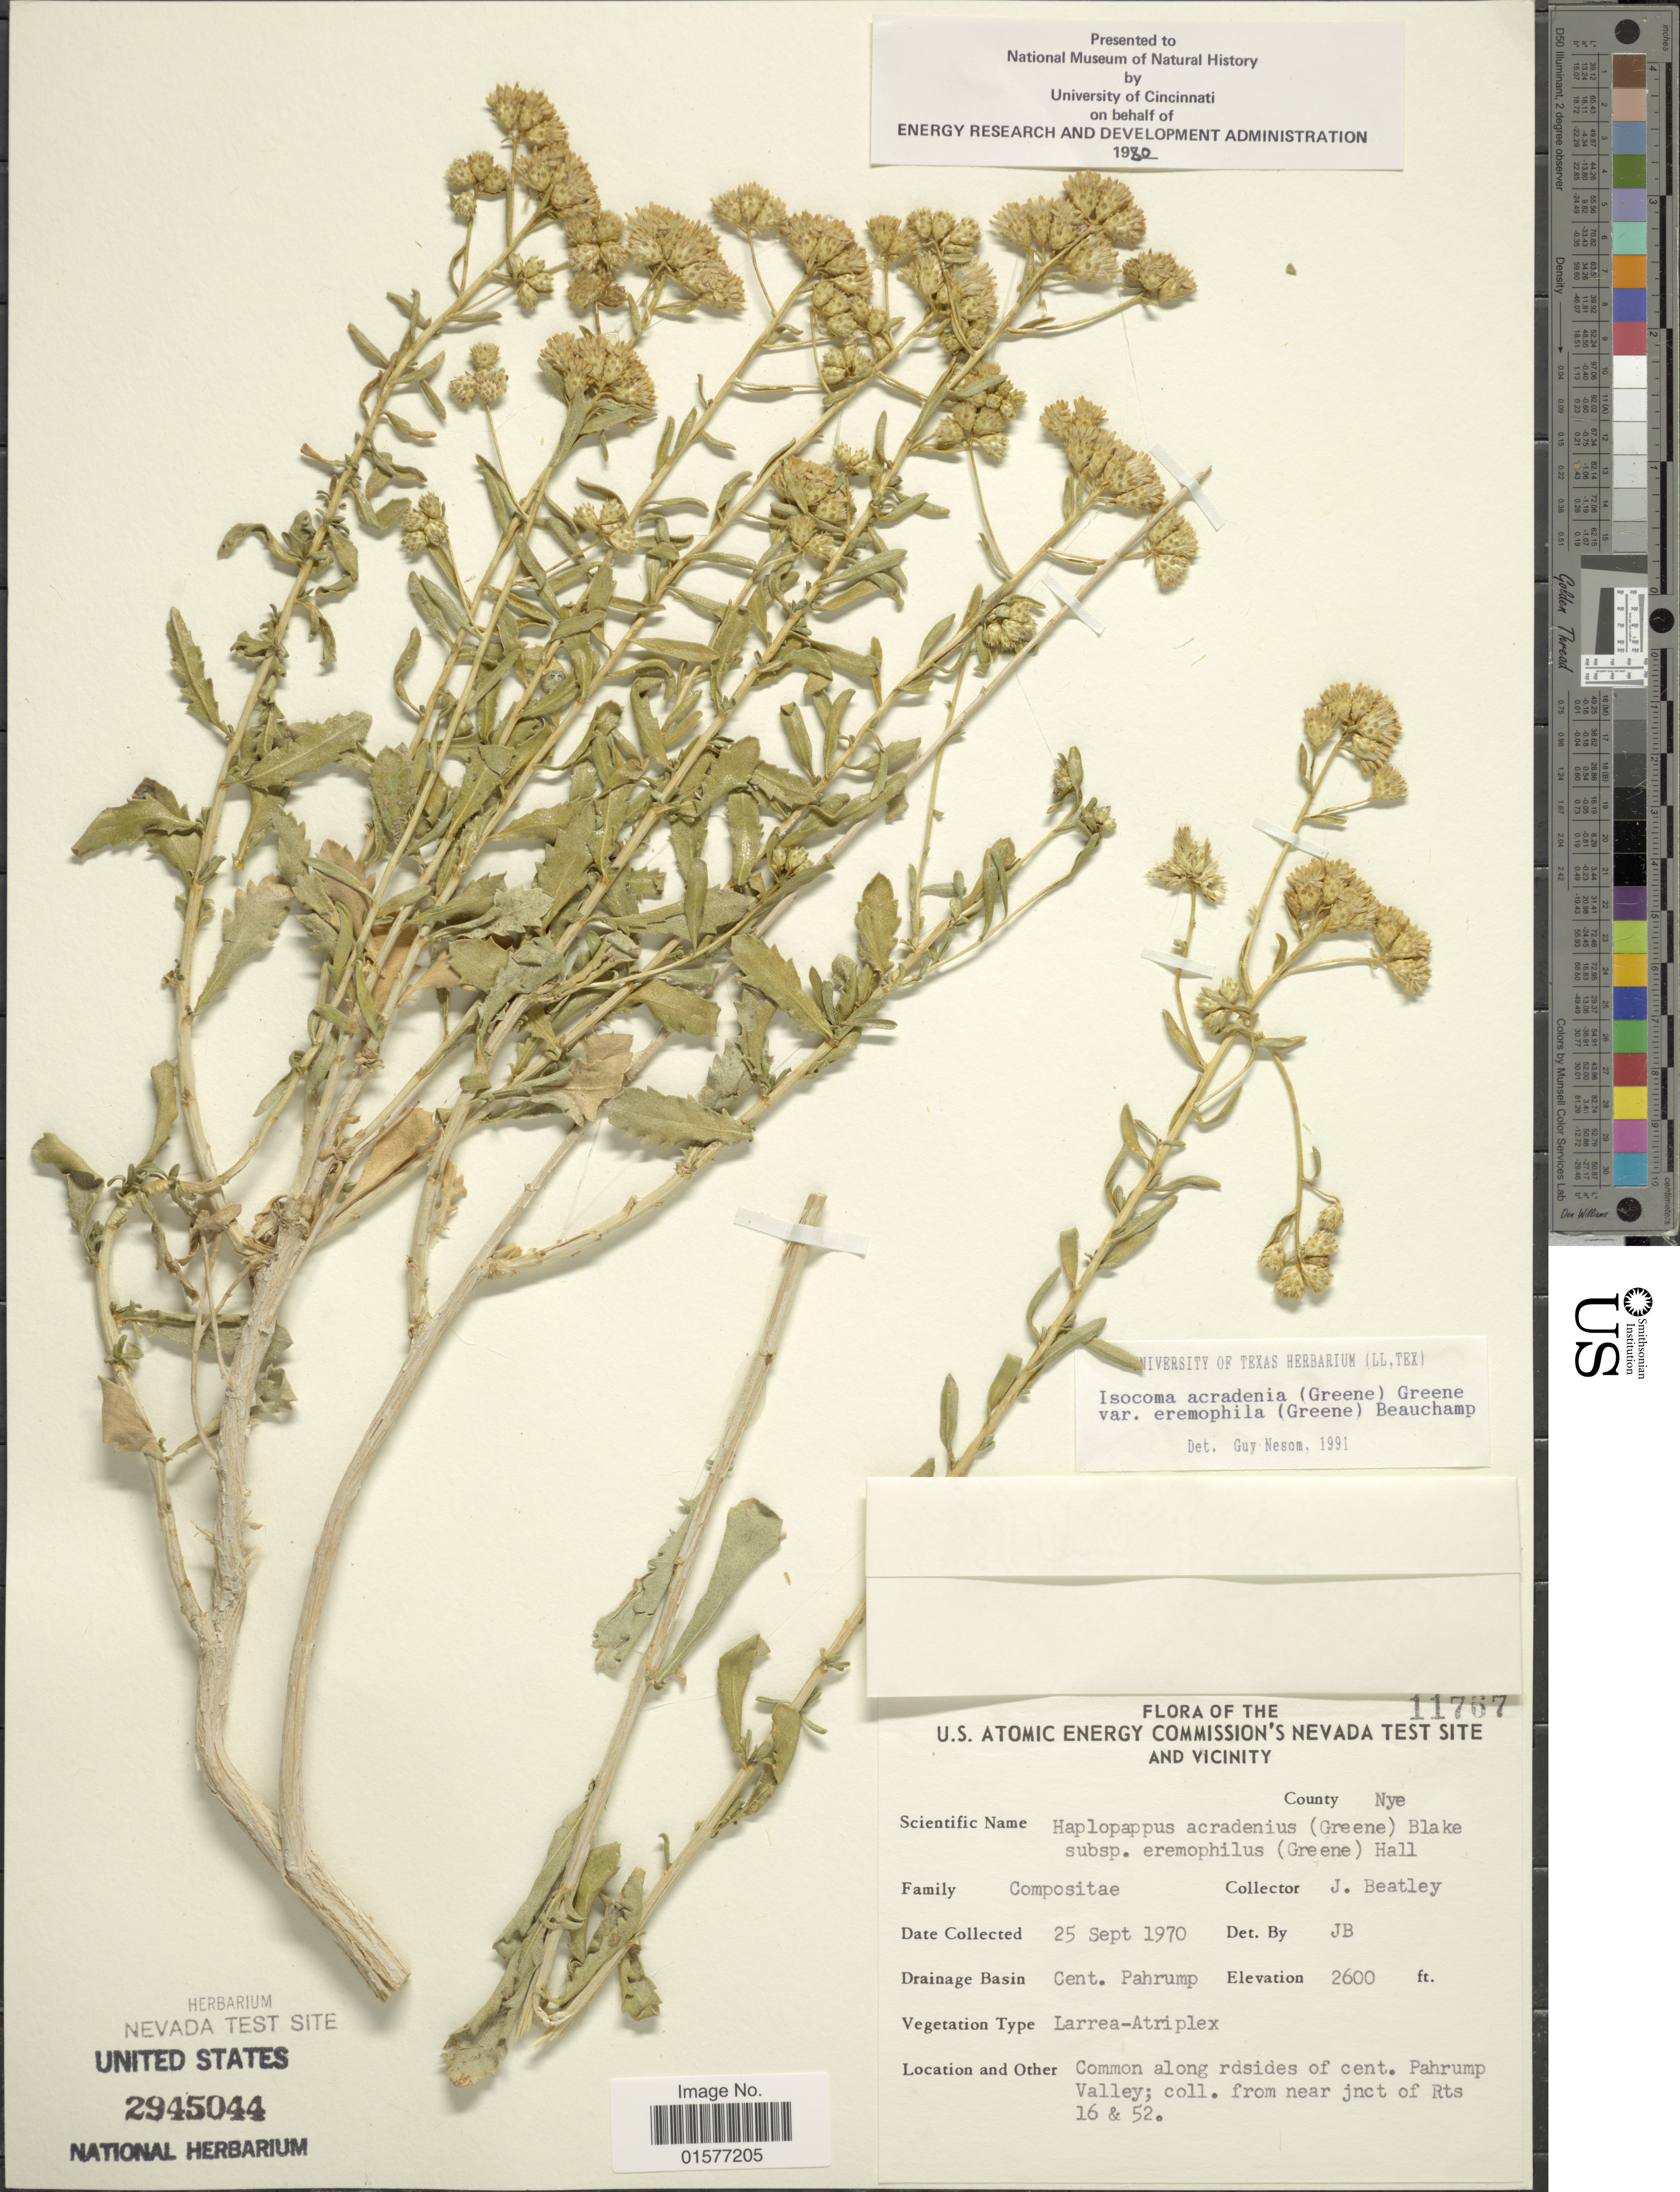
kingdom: Plantae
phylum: Tracheophyta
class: Magnoliopsida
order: Asterales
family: Asteraceae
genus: Isocoma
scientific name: Isocoma acradenia var. eremophila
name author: (S.W. Greene) G.L. Nesom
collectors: J. C. Beatley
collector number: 11767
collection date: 1970-09-25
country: United States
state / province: Nevada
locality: U.S. Atomic Energy Commission's Nevada Test Site And Vicinity, County Nye, Drainage Basin Cent. Pahrump, Common aling rdsides of cent. Pahrump Valley; coll. from near jnct of Rts 16 & 52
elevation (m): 792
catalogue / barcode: US 2945044